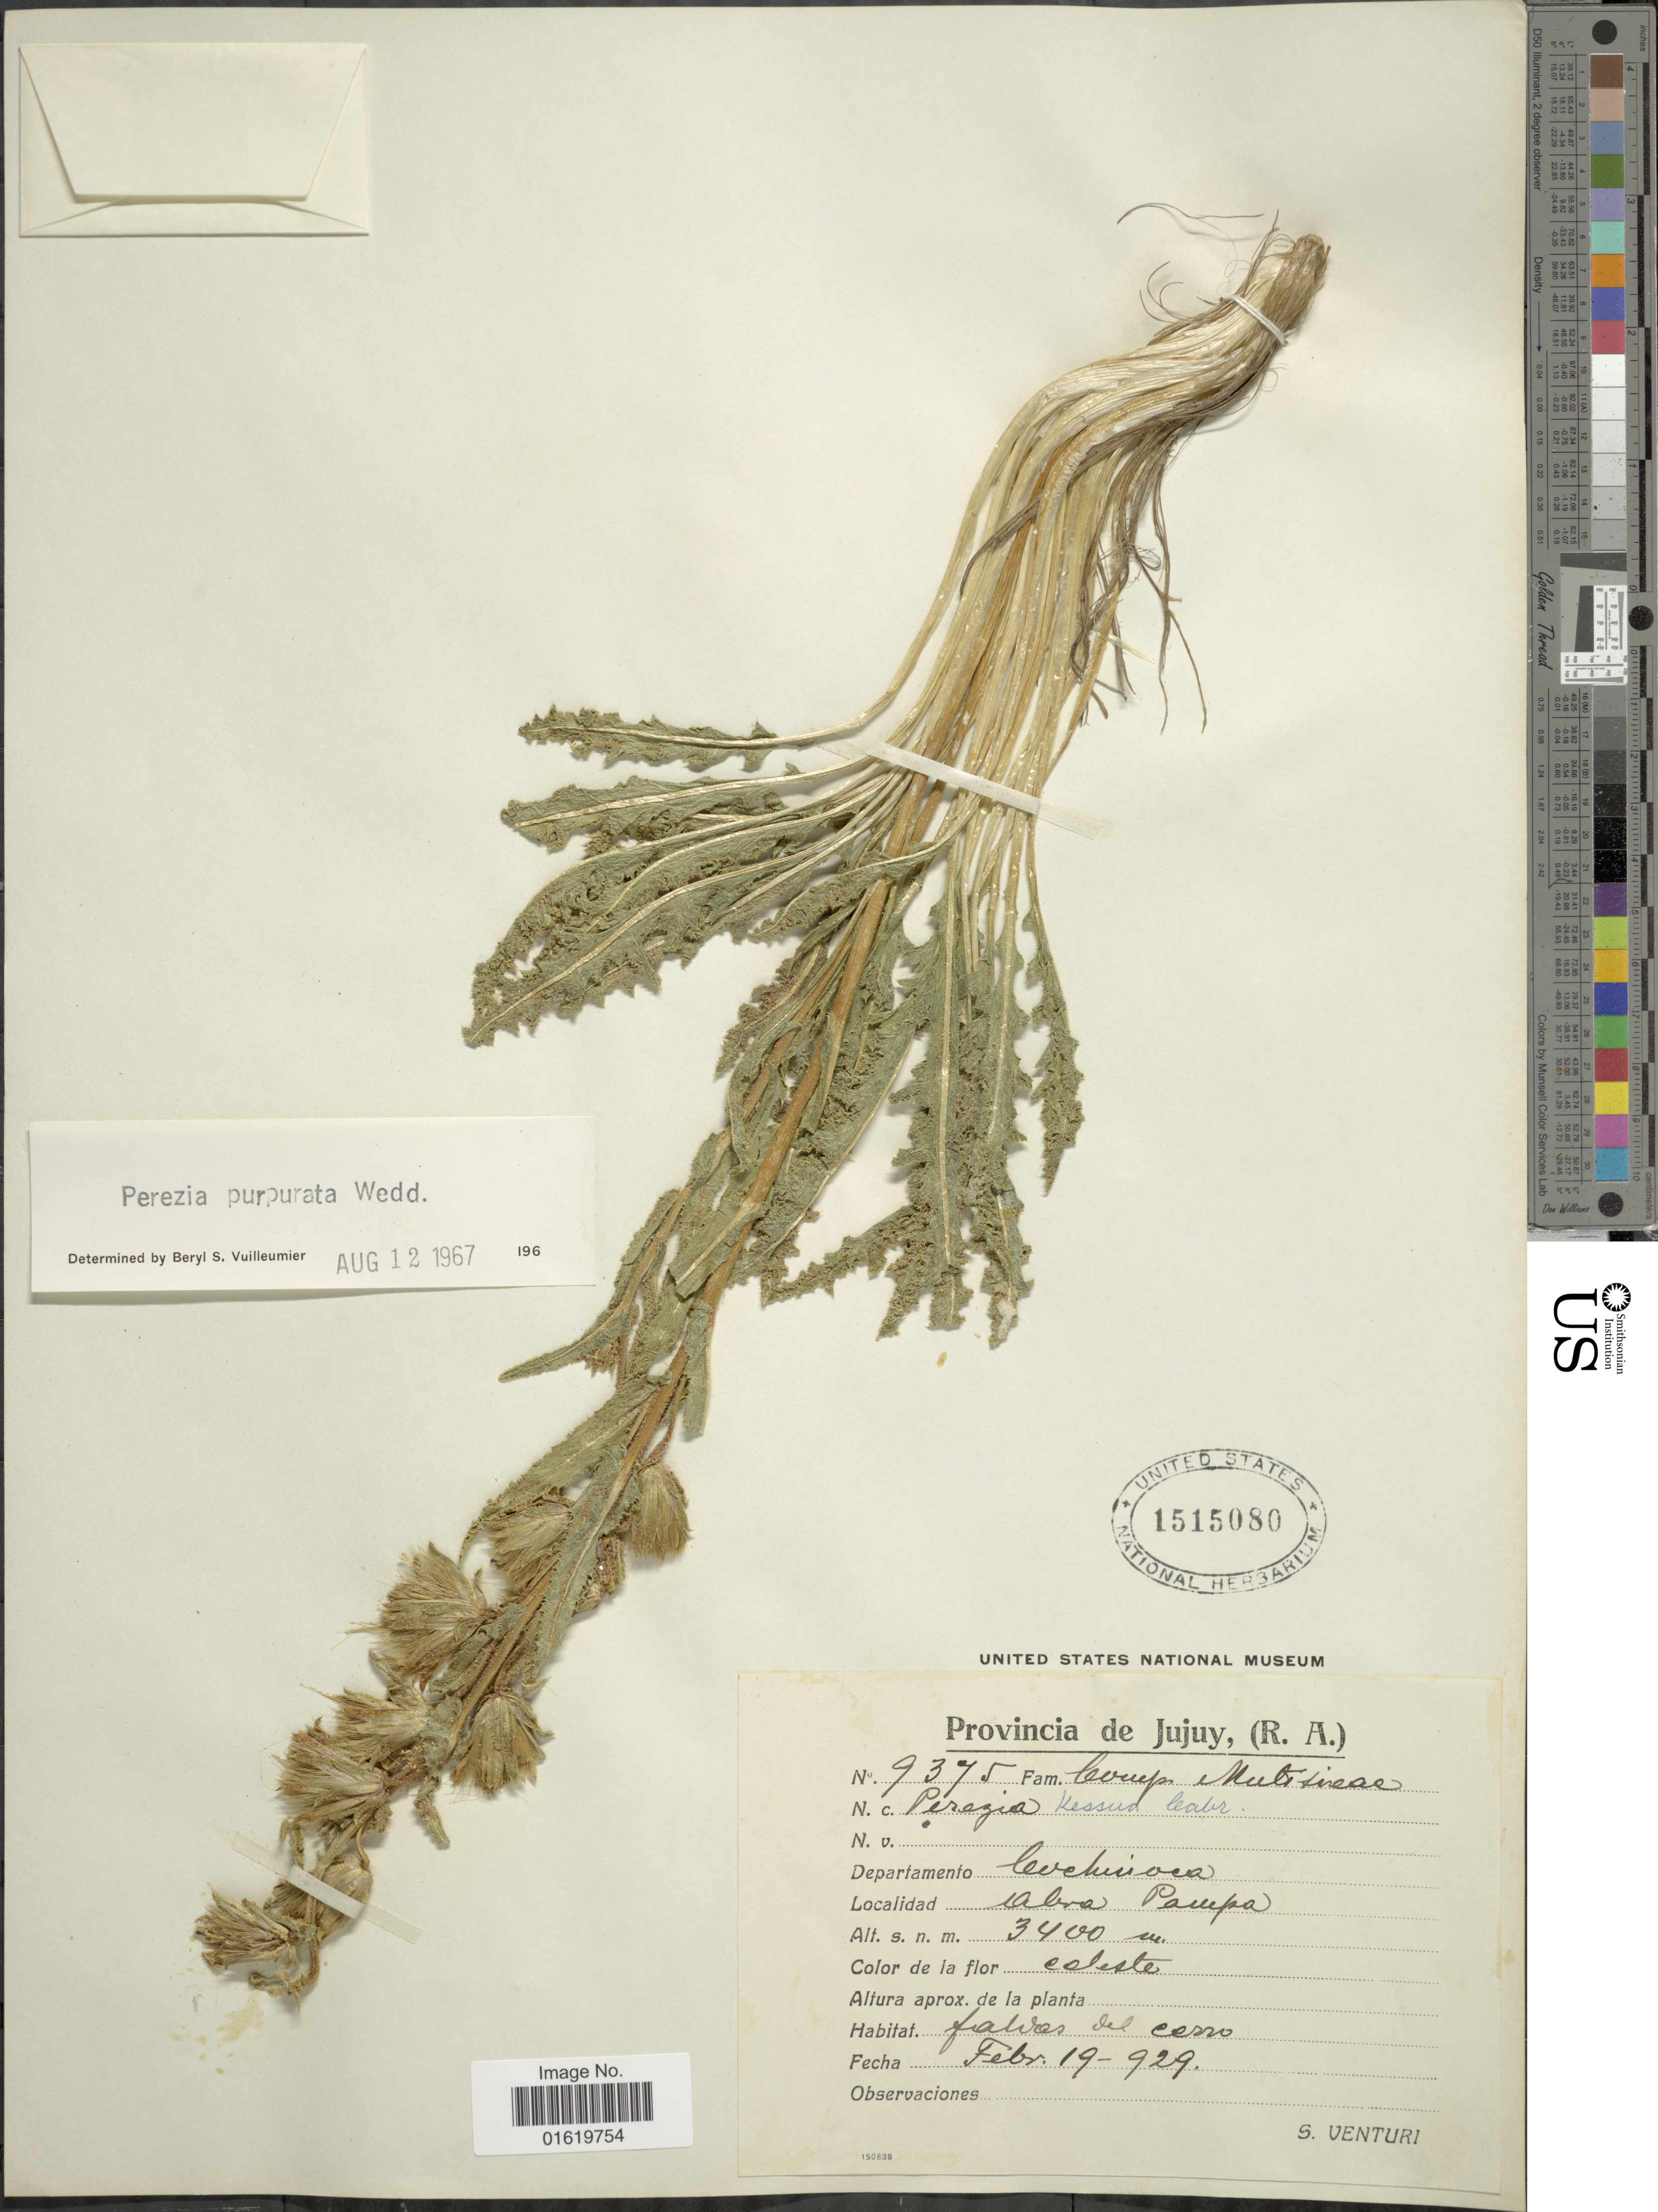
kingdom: Plantae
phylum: Tracheophyta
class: Magnoliopsida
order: Asterales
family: Asteraceae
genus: Perezia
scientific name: Perezia purpurata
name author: Wedd.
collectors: S. Venturi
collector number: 9375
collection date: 1929-02-19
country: Argentina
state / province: Jujuy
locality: Provincia de Jujuy, (R.A.). Departamento Cochinoca, Abra Pampa.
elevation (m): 3400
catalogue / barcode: US 1515080